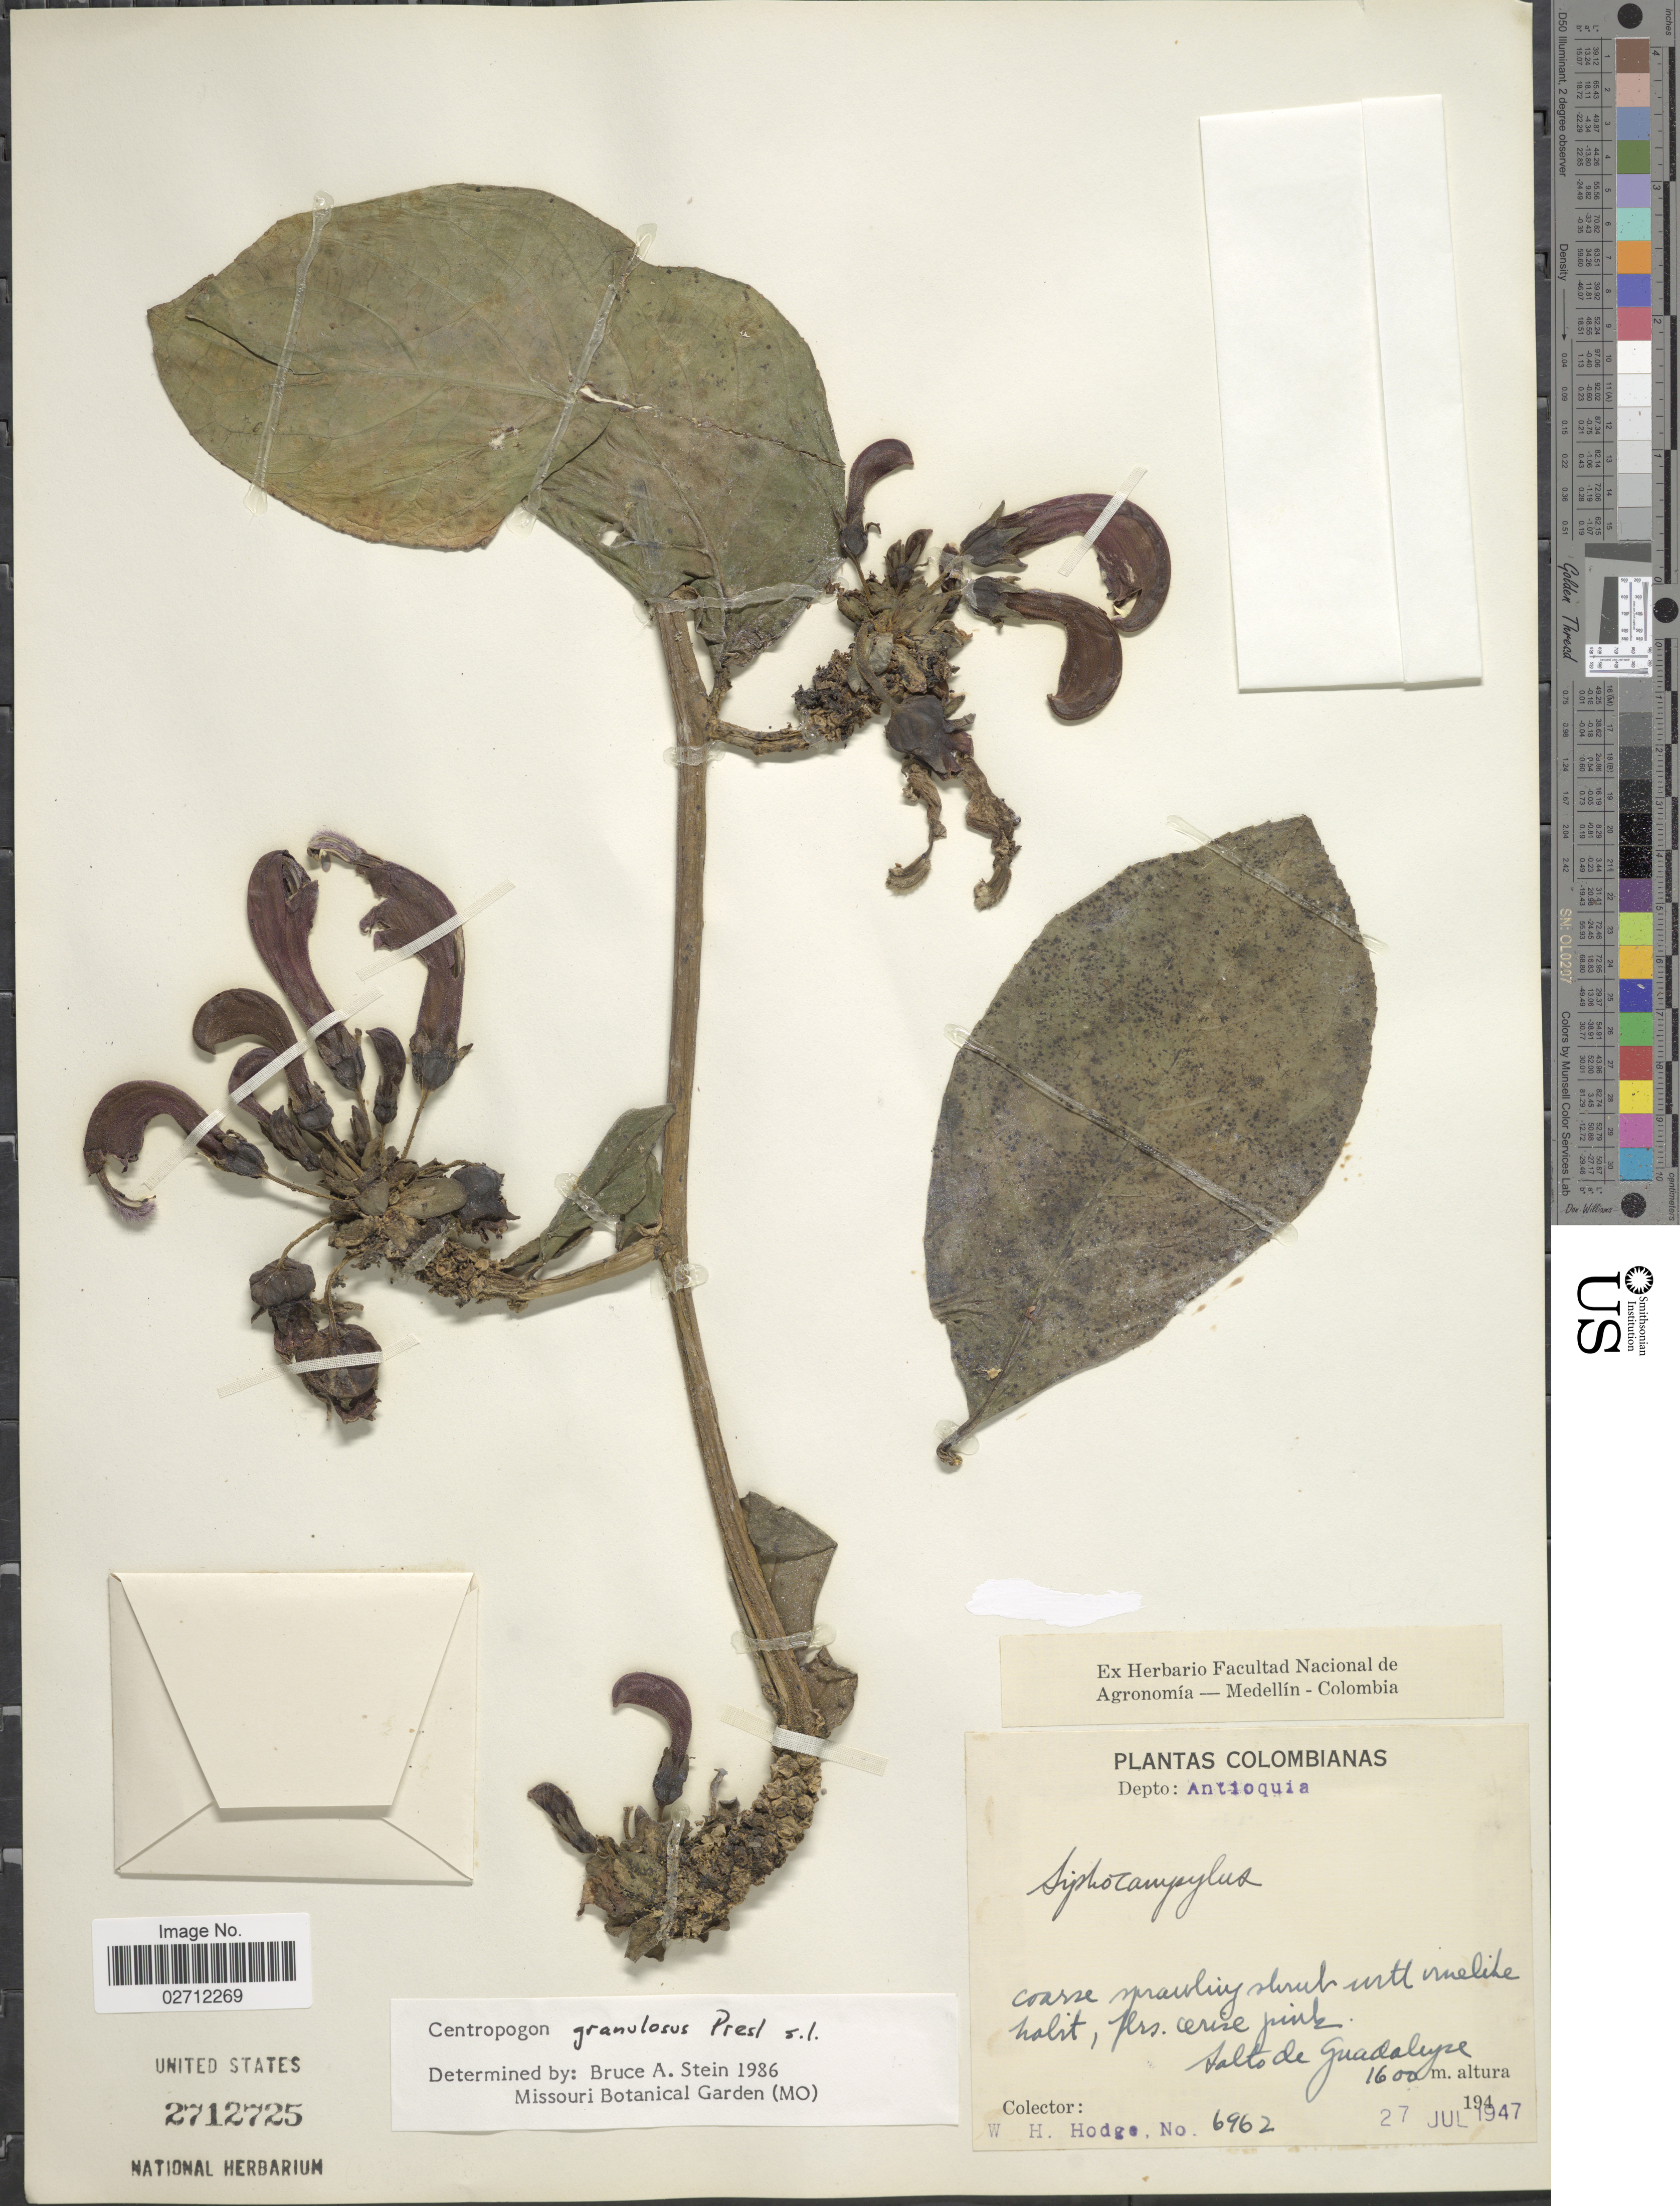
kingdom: Plantae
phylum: Tracheophyta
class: Magnoliopsida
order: Asterales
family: Campanulaceae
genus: Centropogon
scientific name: Centropogon granulosus subsp. granulosus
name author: C. Presl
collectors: W. Hodge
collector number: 6962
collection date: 1947-07-27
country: Colombia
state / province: Antioquia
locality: Salto de Guadalupe.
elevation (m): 1600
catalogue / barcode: US 2712725